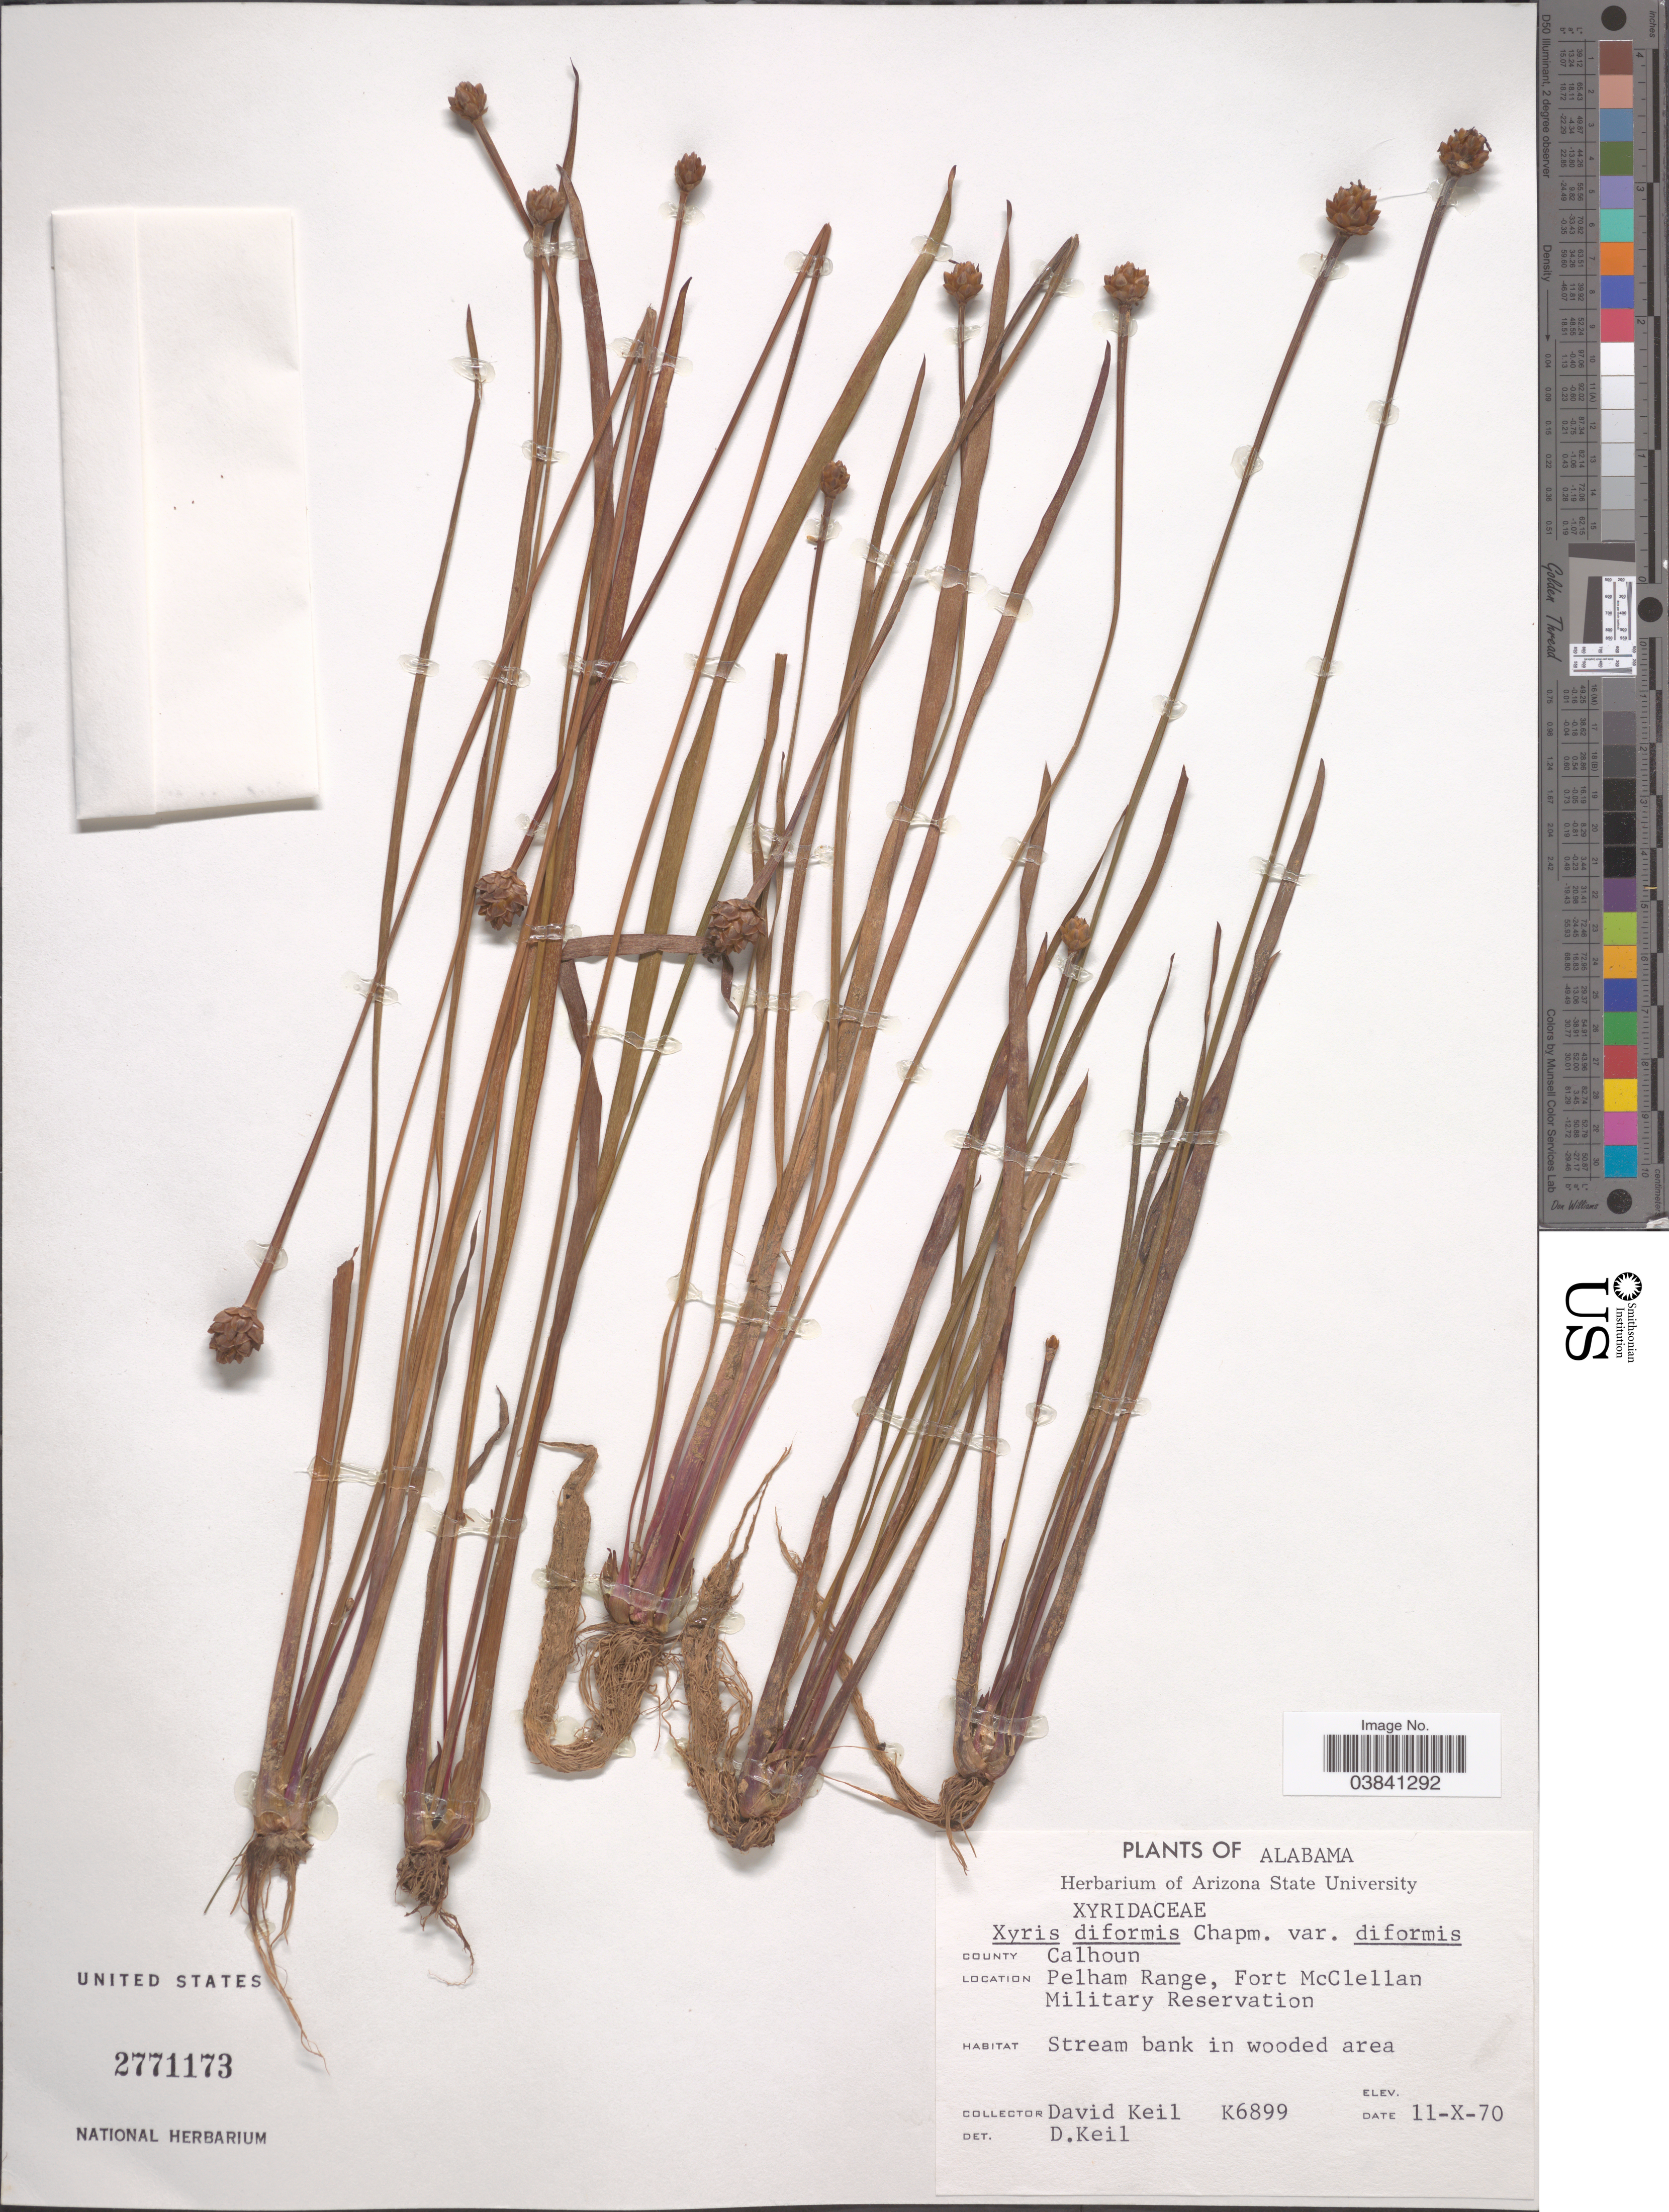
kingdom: Plantae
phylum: Tracheophyta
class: Liliopsida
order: Poales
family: Xyridaceae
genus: Xyris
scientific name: Xyris difformis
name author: Chapm.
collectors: D. J. Keil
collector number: K6899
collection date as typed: Transcribed d/m/y: 11/10/70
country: United States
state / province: Alabama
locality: County Calhoun. Pelham Range, Fort McClellan Military Reservation.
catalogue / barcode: US 2771173